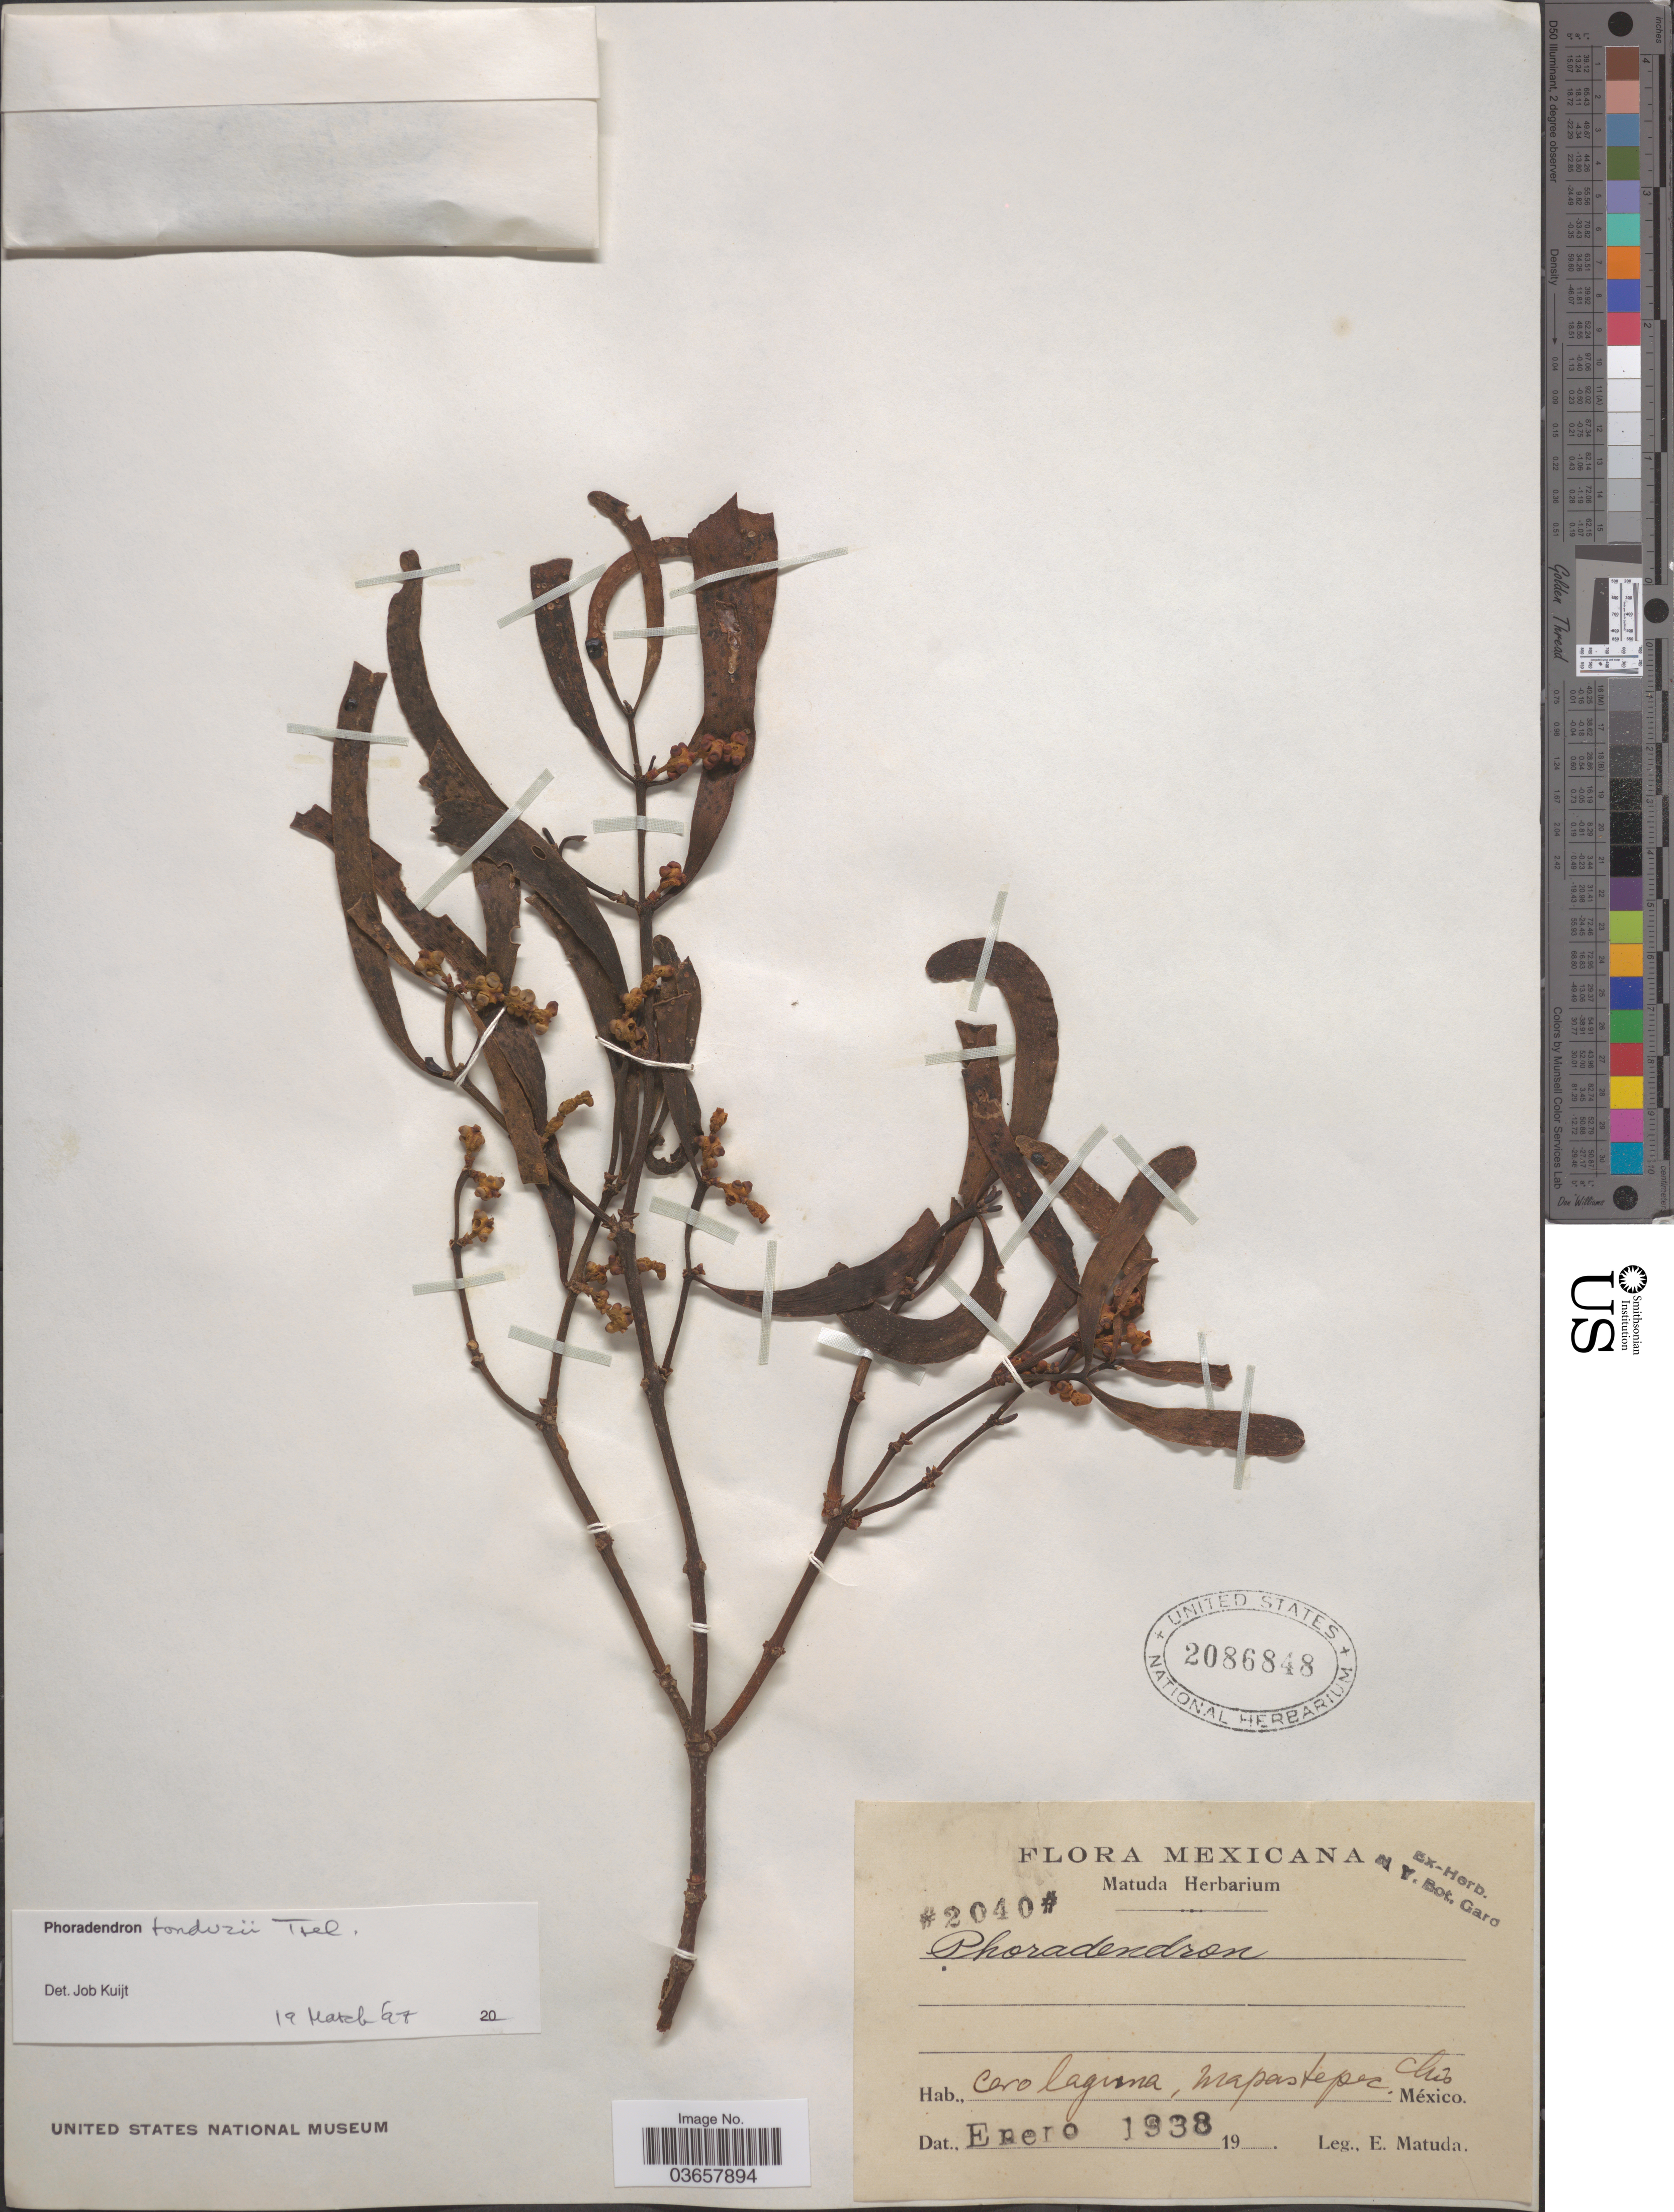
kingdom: Plantae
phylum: Tracheophyta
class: Magnoliopsida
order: Santalales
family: Viscaceae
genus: Phoradendron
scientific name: Phoradendron tonduzii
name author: Trel.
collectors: E. Matuda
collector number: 2040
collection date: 1938-01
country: Mexico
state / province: Chiapas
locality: Cero laguna, Mapastepec.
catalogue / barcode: US 2086848